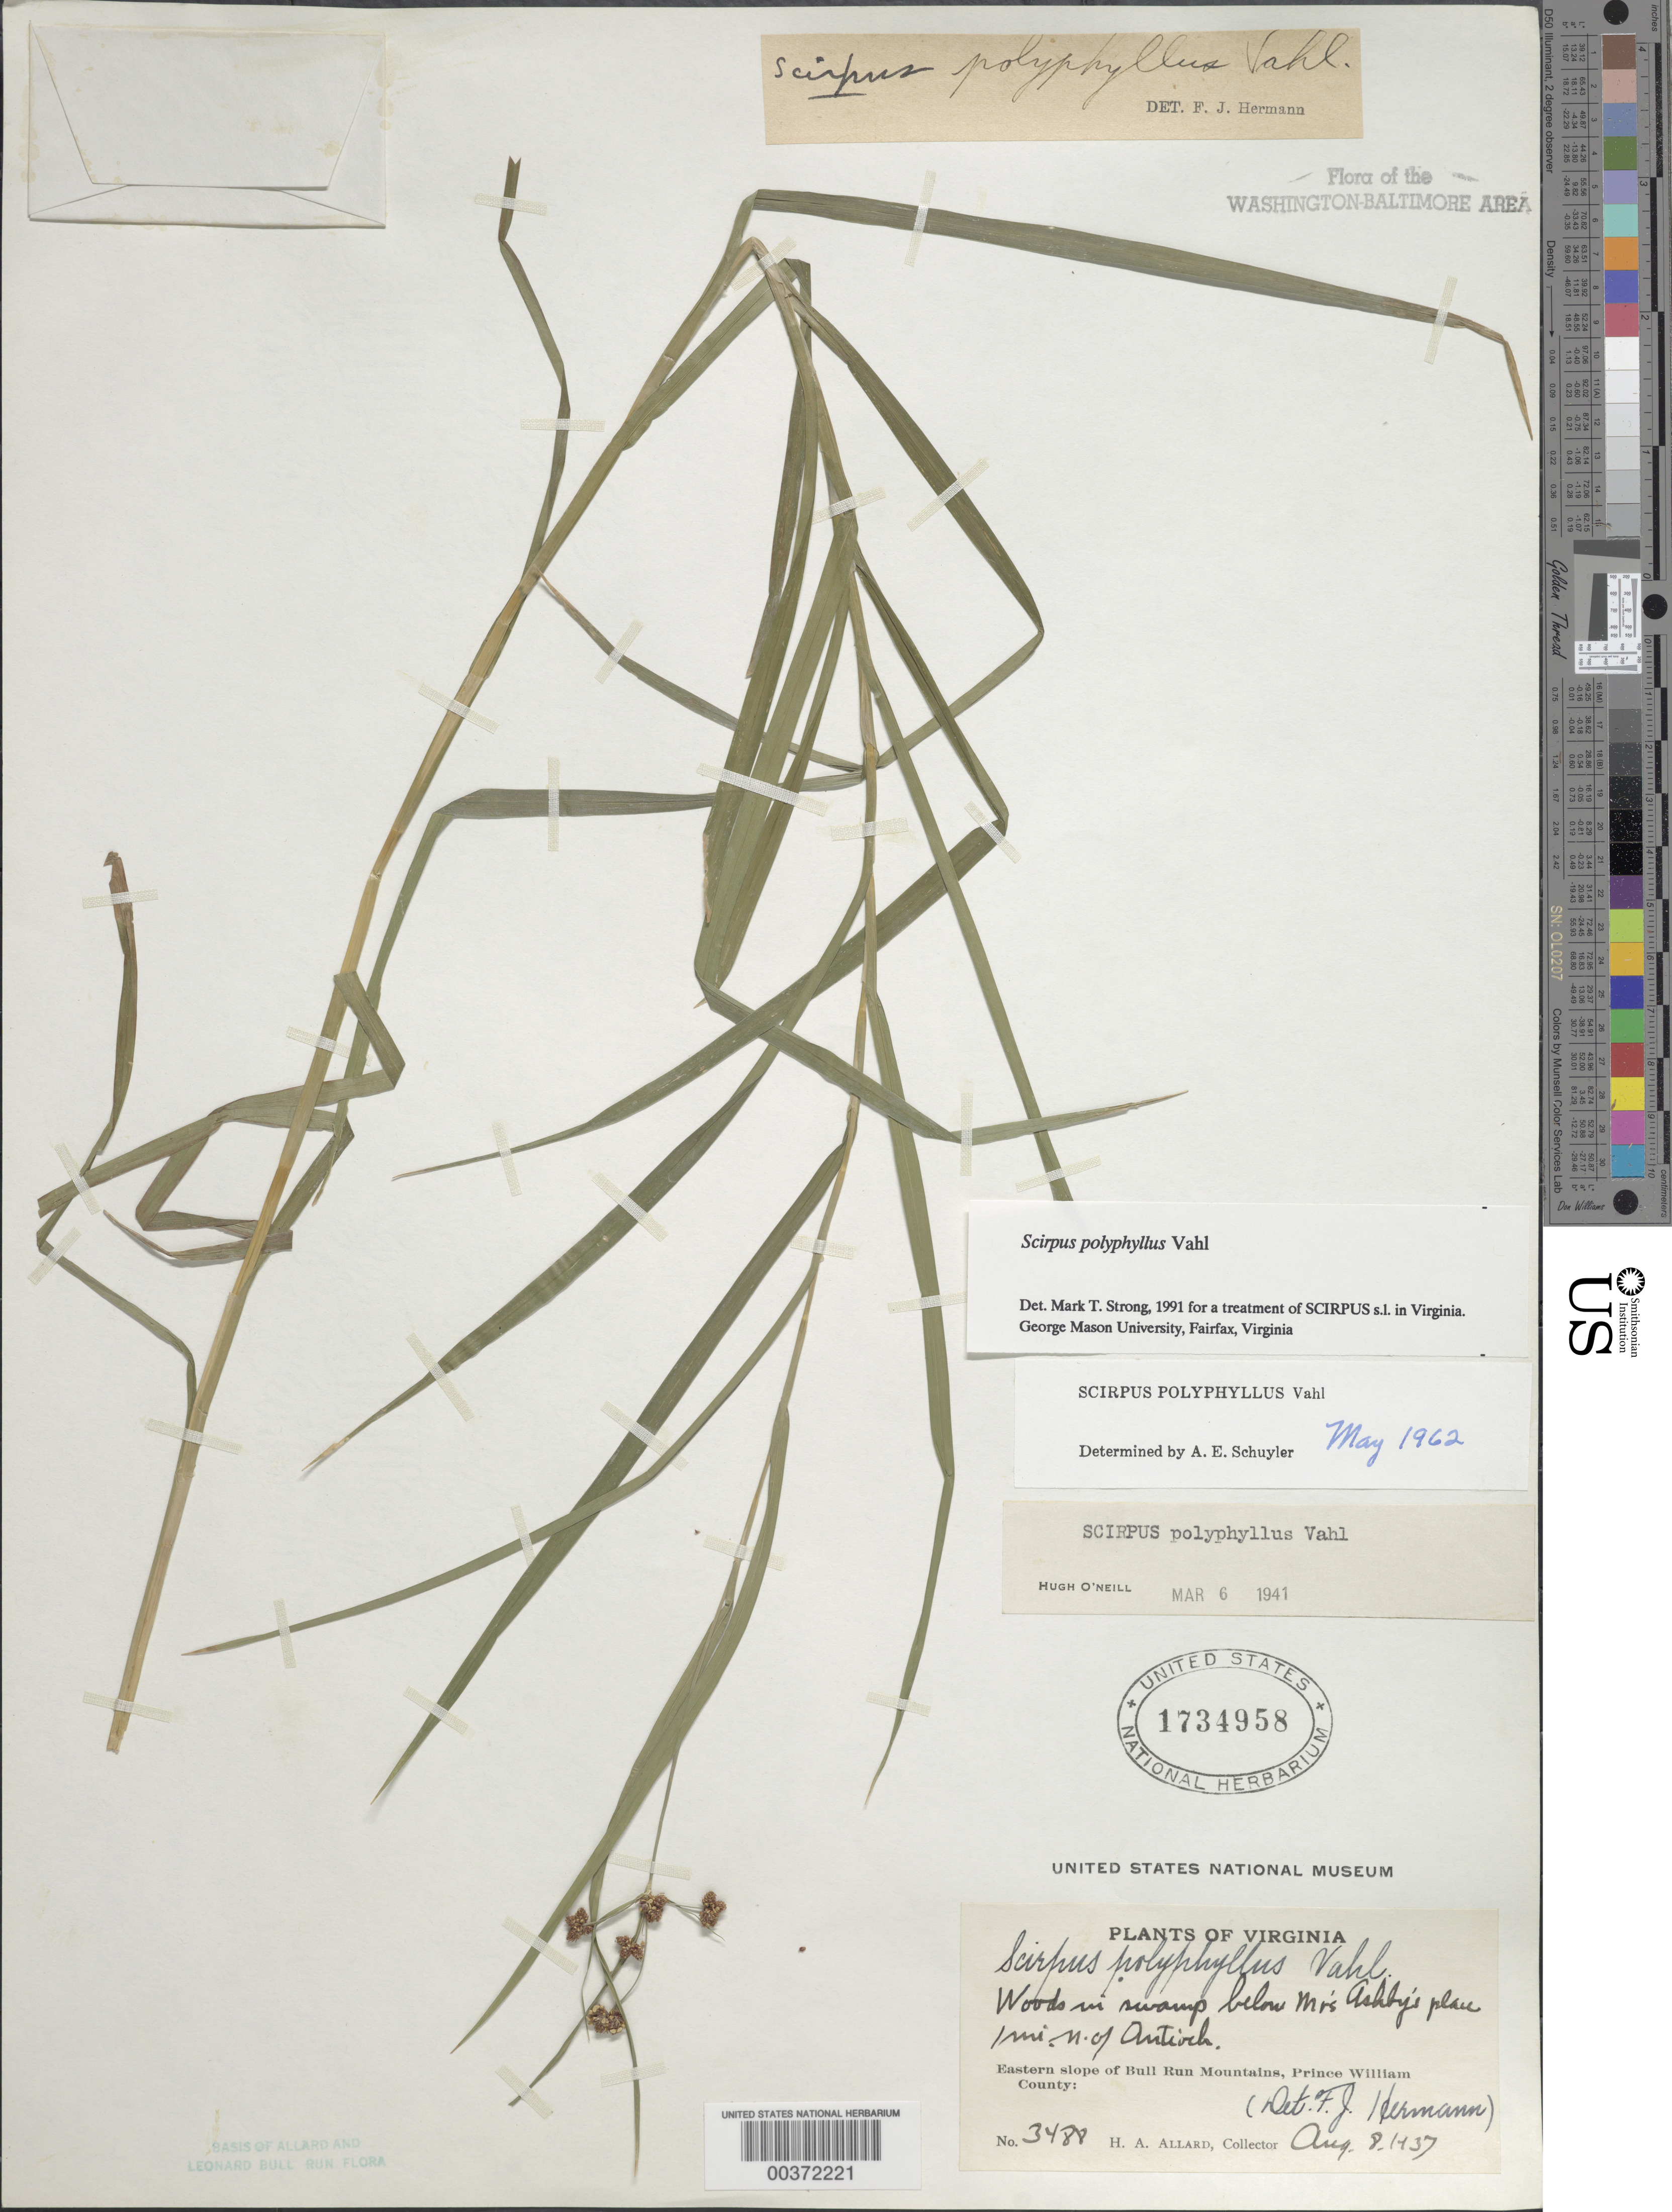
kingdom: Plantae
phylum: Tracheophyta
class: Liliopsida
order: Poales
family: Cyperaceae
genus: Scirpus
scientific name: Scirpus polyphyllus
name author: Vahl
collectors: H. A. Allard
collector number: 3488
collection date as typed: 08 Aug 1937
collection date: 1937-08-08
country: United States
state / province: Virginia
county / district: Prince William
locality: N of Antioch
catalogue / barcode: US 1734958